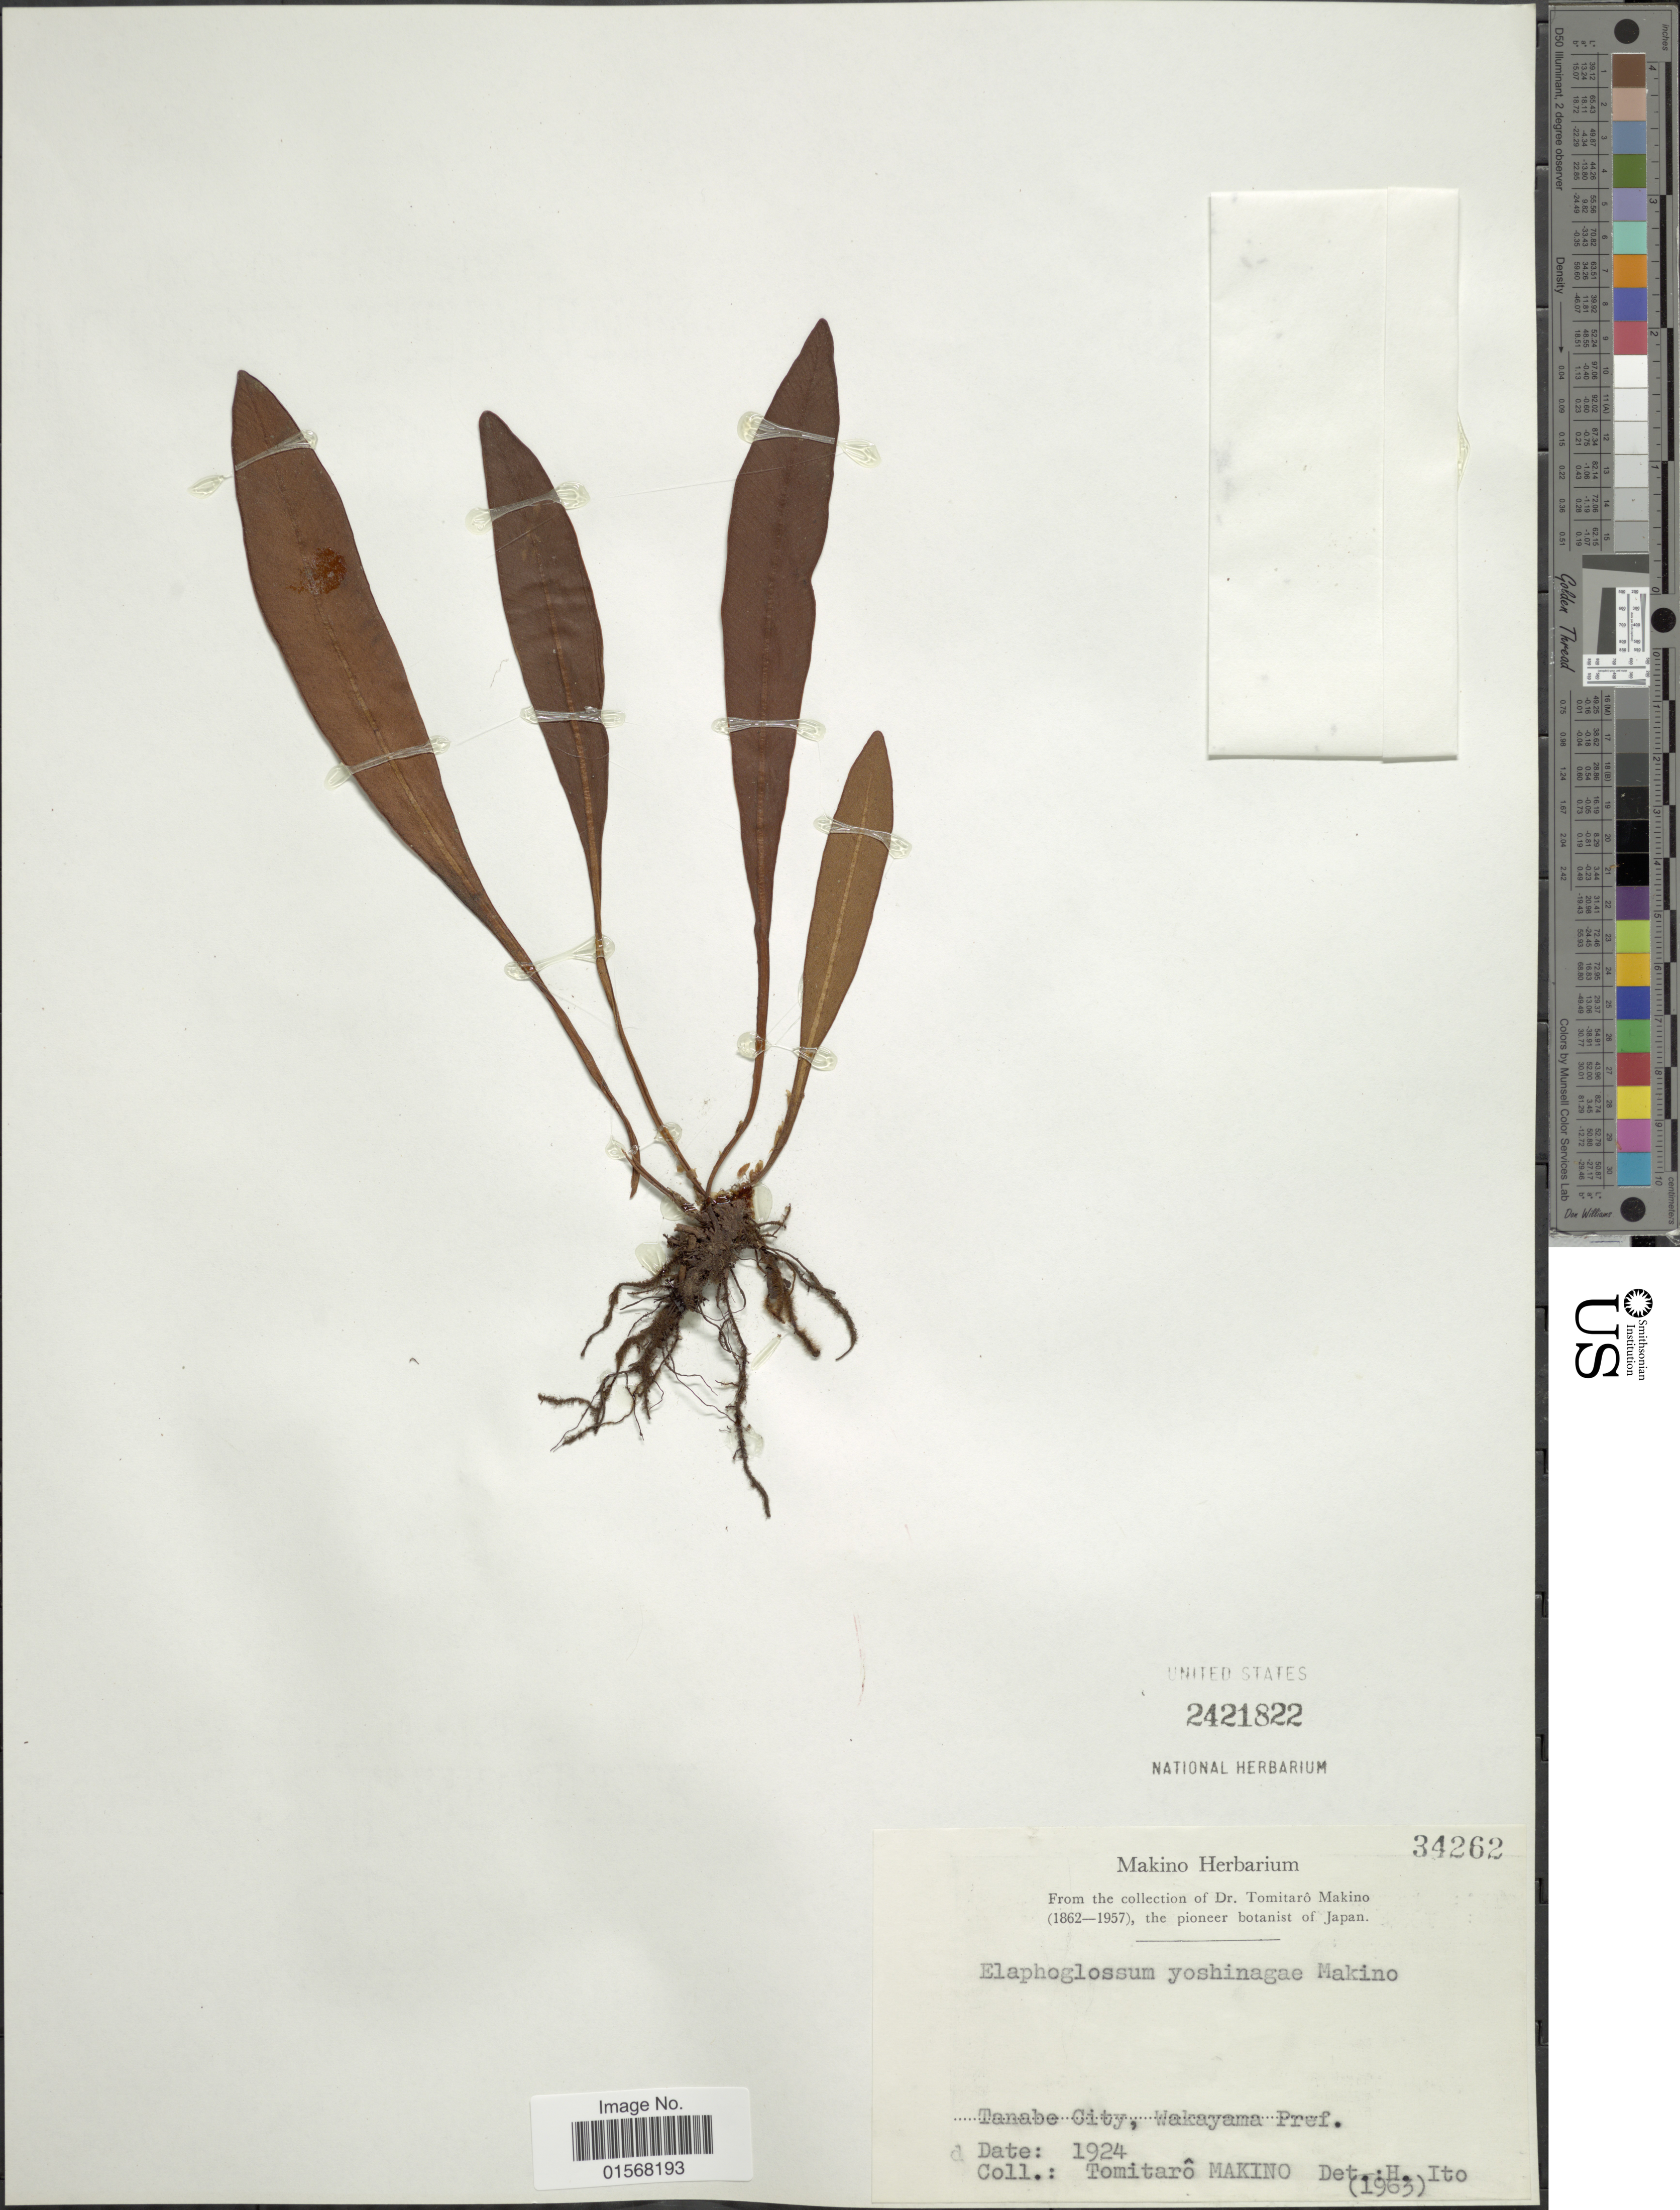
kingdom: Plantae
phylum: Tracheophyta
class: Polypodiopsida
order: Polypodiales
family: Dryopteridaceae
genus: Elaphoglossum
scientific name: Elaphoglossum yoshinagae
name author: (Yatabe) Makino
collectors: T. Makino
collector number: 34262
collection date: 1924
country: Japan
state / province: Wakayama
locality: Tanabe City, Wakayama Pref.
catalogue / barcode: US 2421822